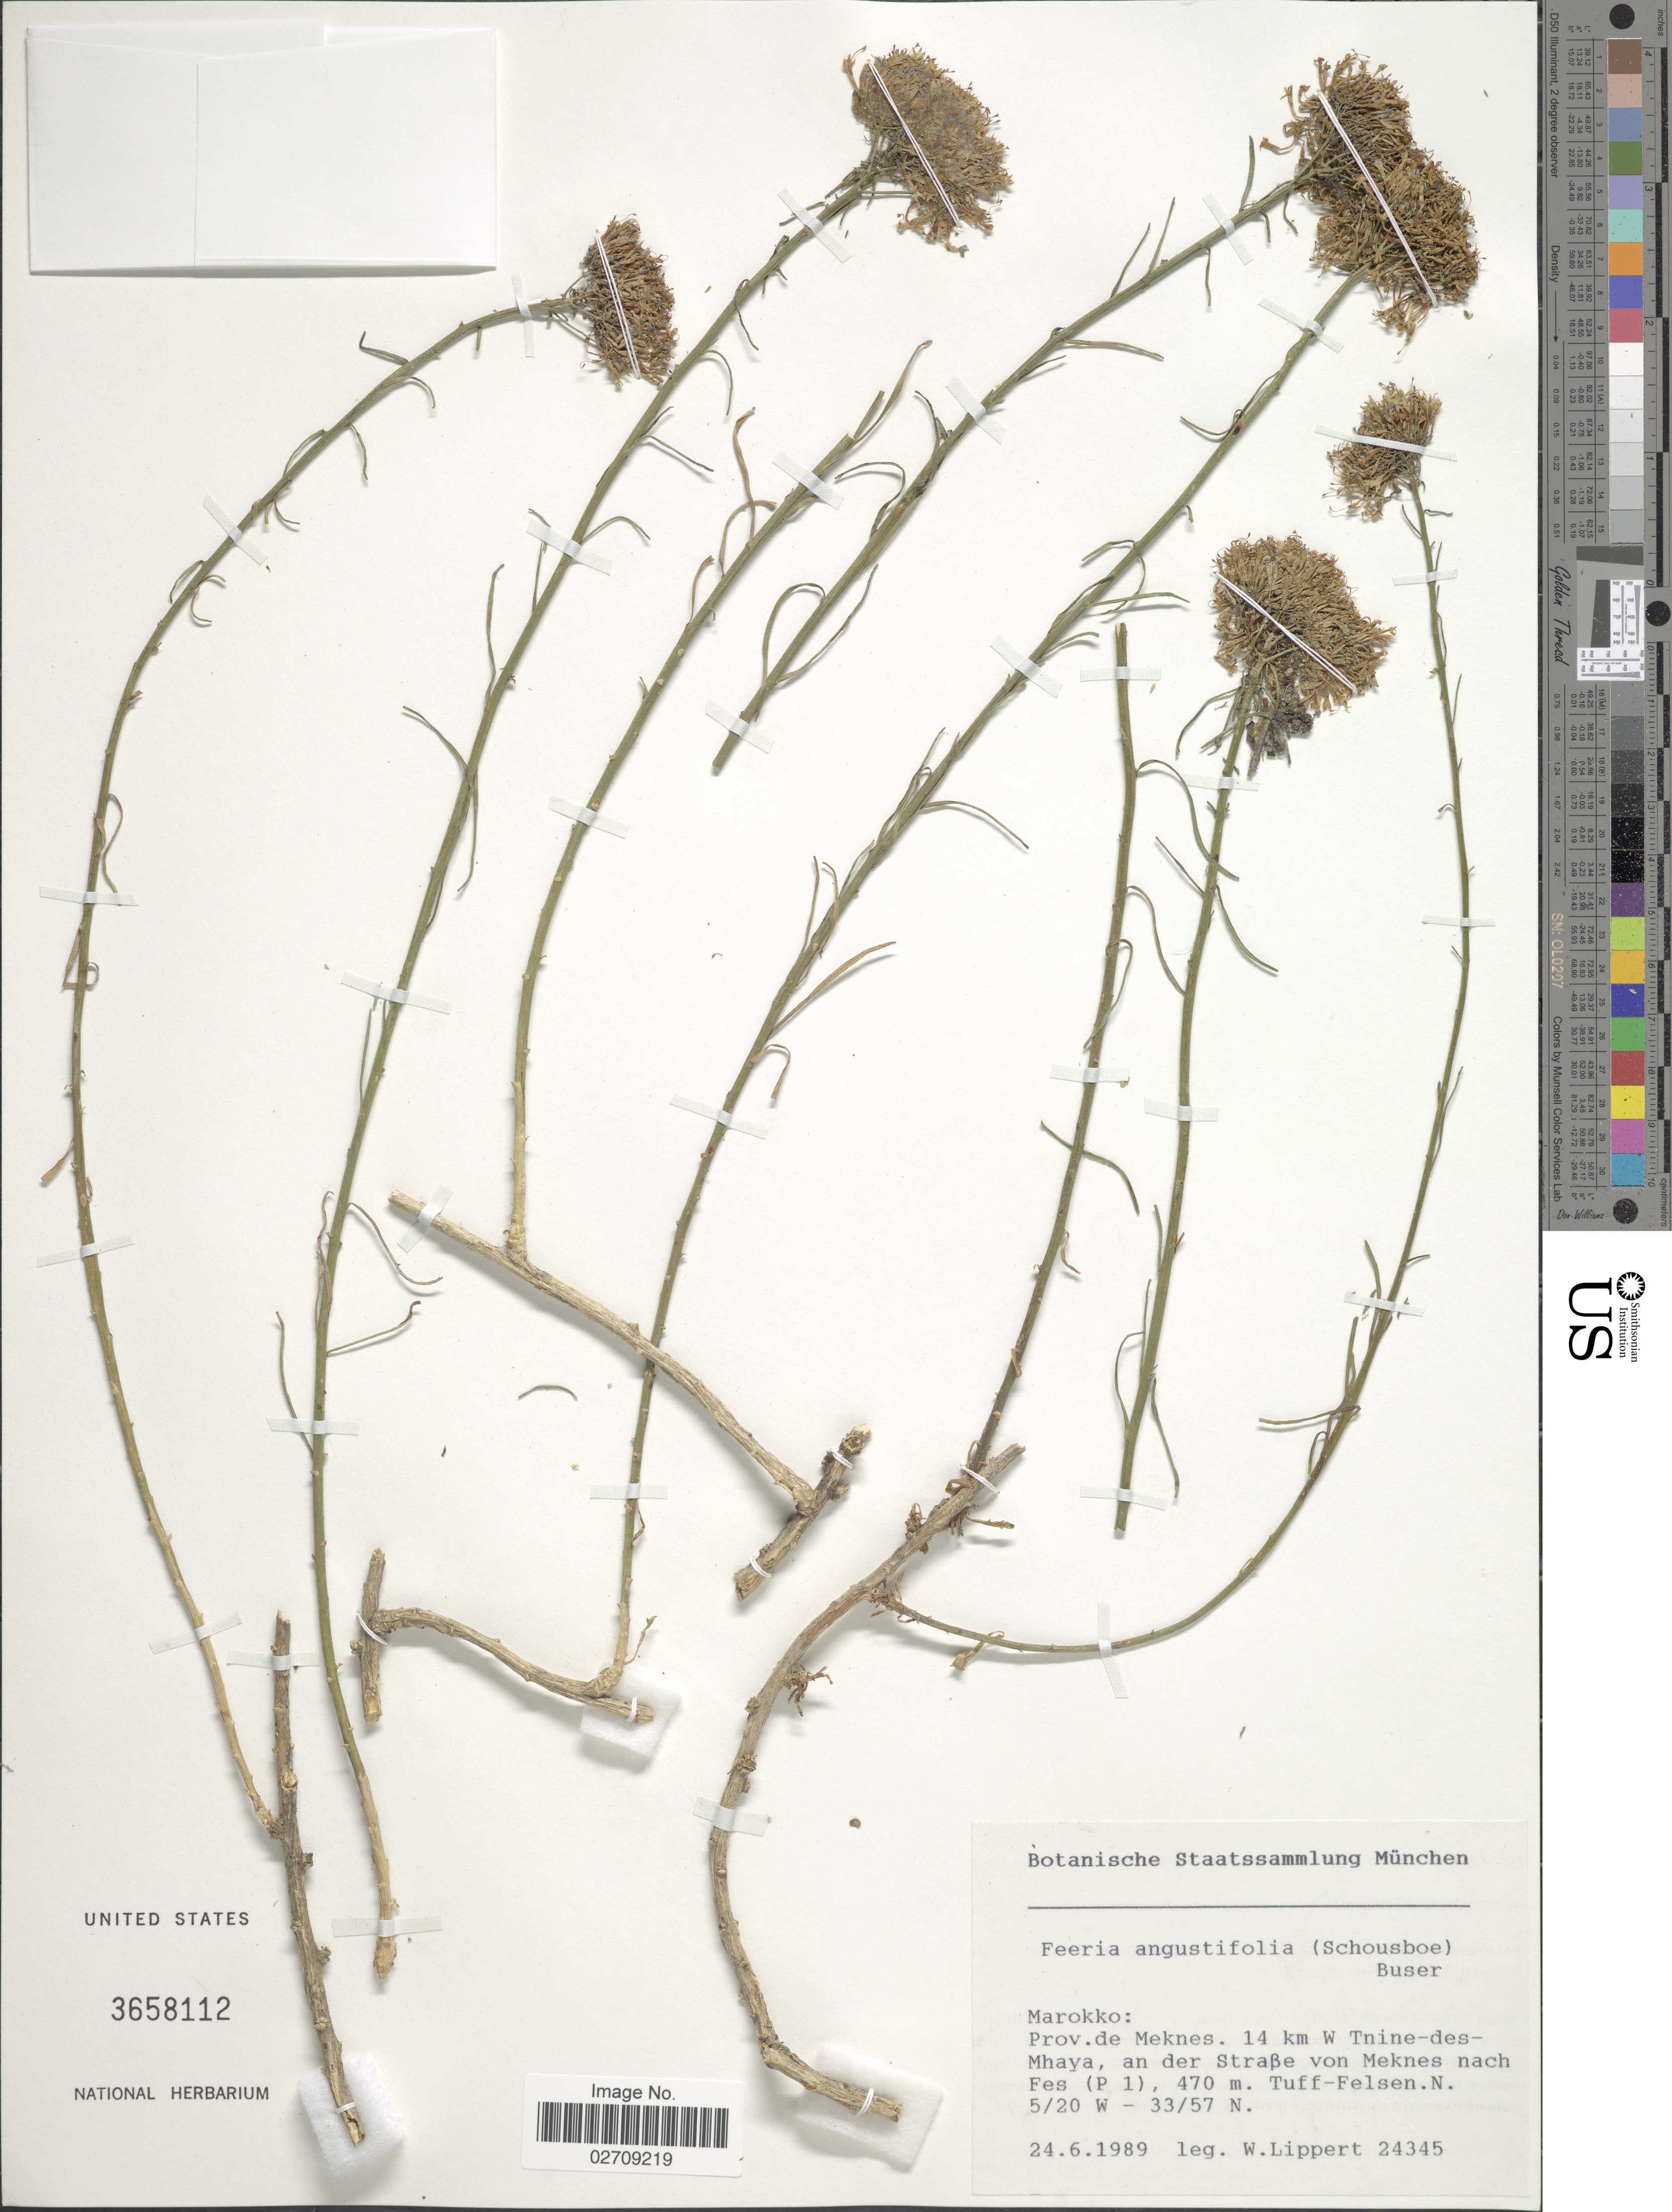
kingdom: Plantae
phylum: Tracheophyta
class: Magnoliopsida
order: Asterales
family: Campanulaceae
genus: Trachelium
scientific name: Trachelium angustifolium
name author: Schousb.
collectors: W. Lippert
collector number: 24345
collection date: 1989-06-24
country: Morocco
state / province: Meknès-Tafilalet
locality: Prov. de Meknes. 14 km W Tnine-des-Mhaya an der Strabe von Meknes nach Fes ( P 1). Tuff-Felsen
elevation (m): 470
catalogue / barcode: US 3658112